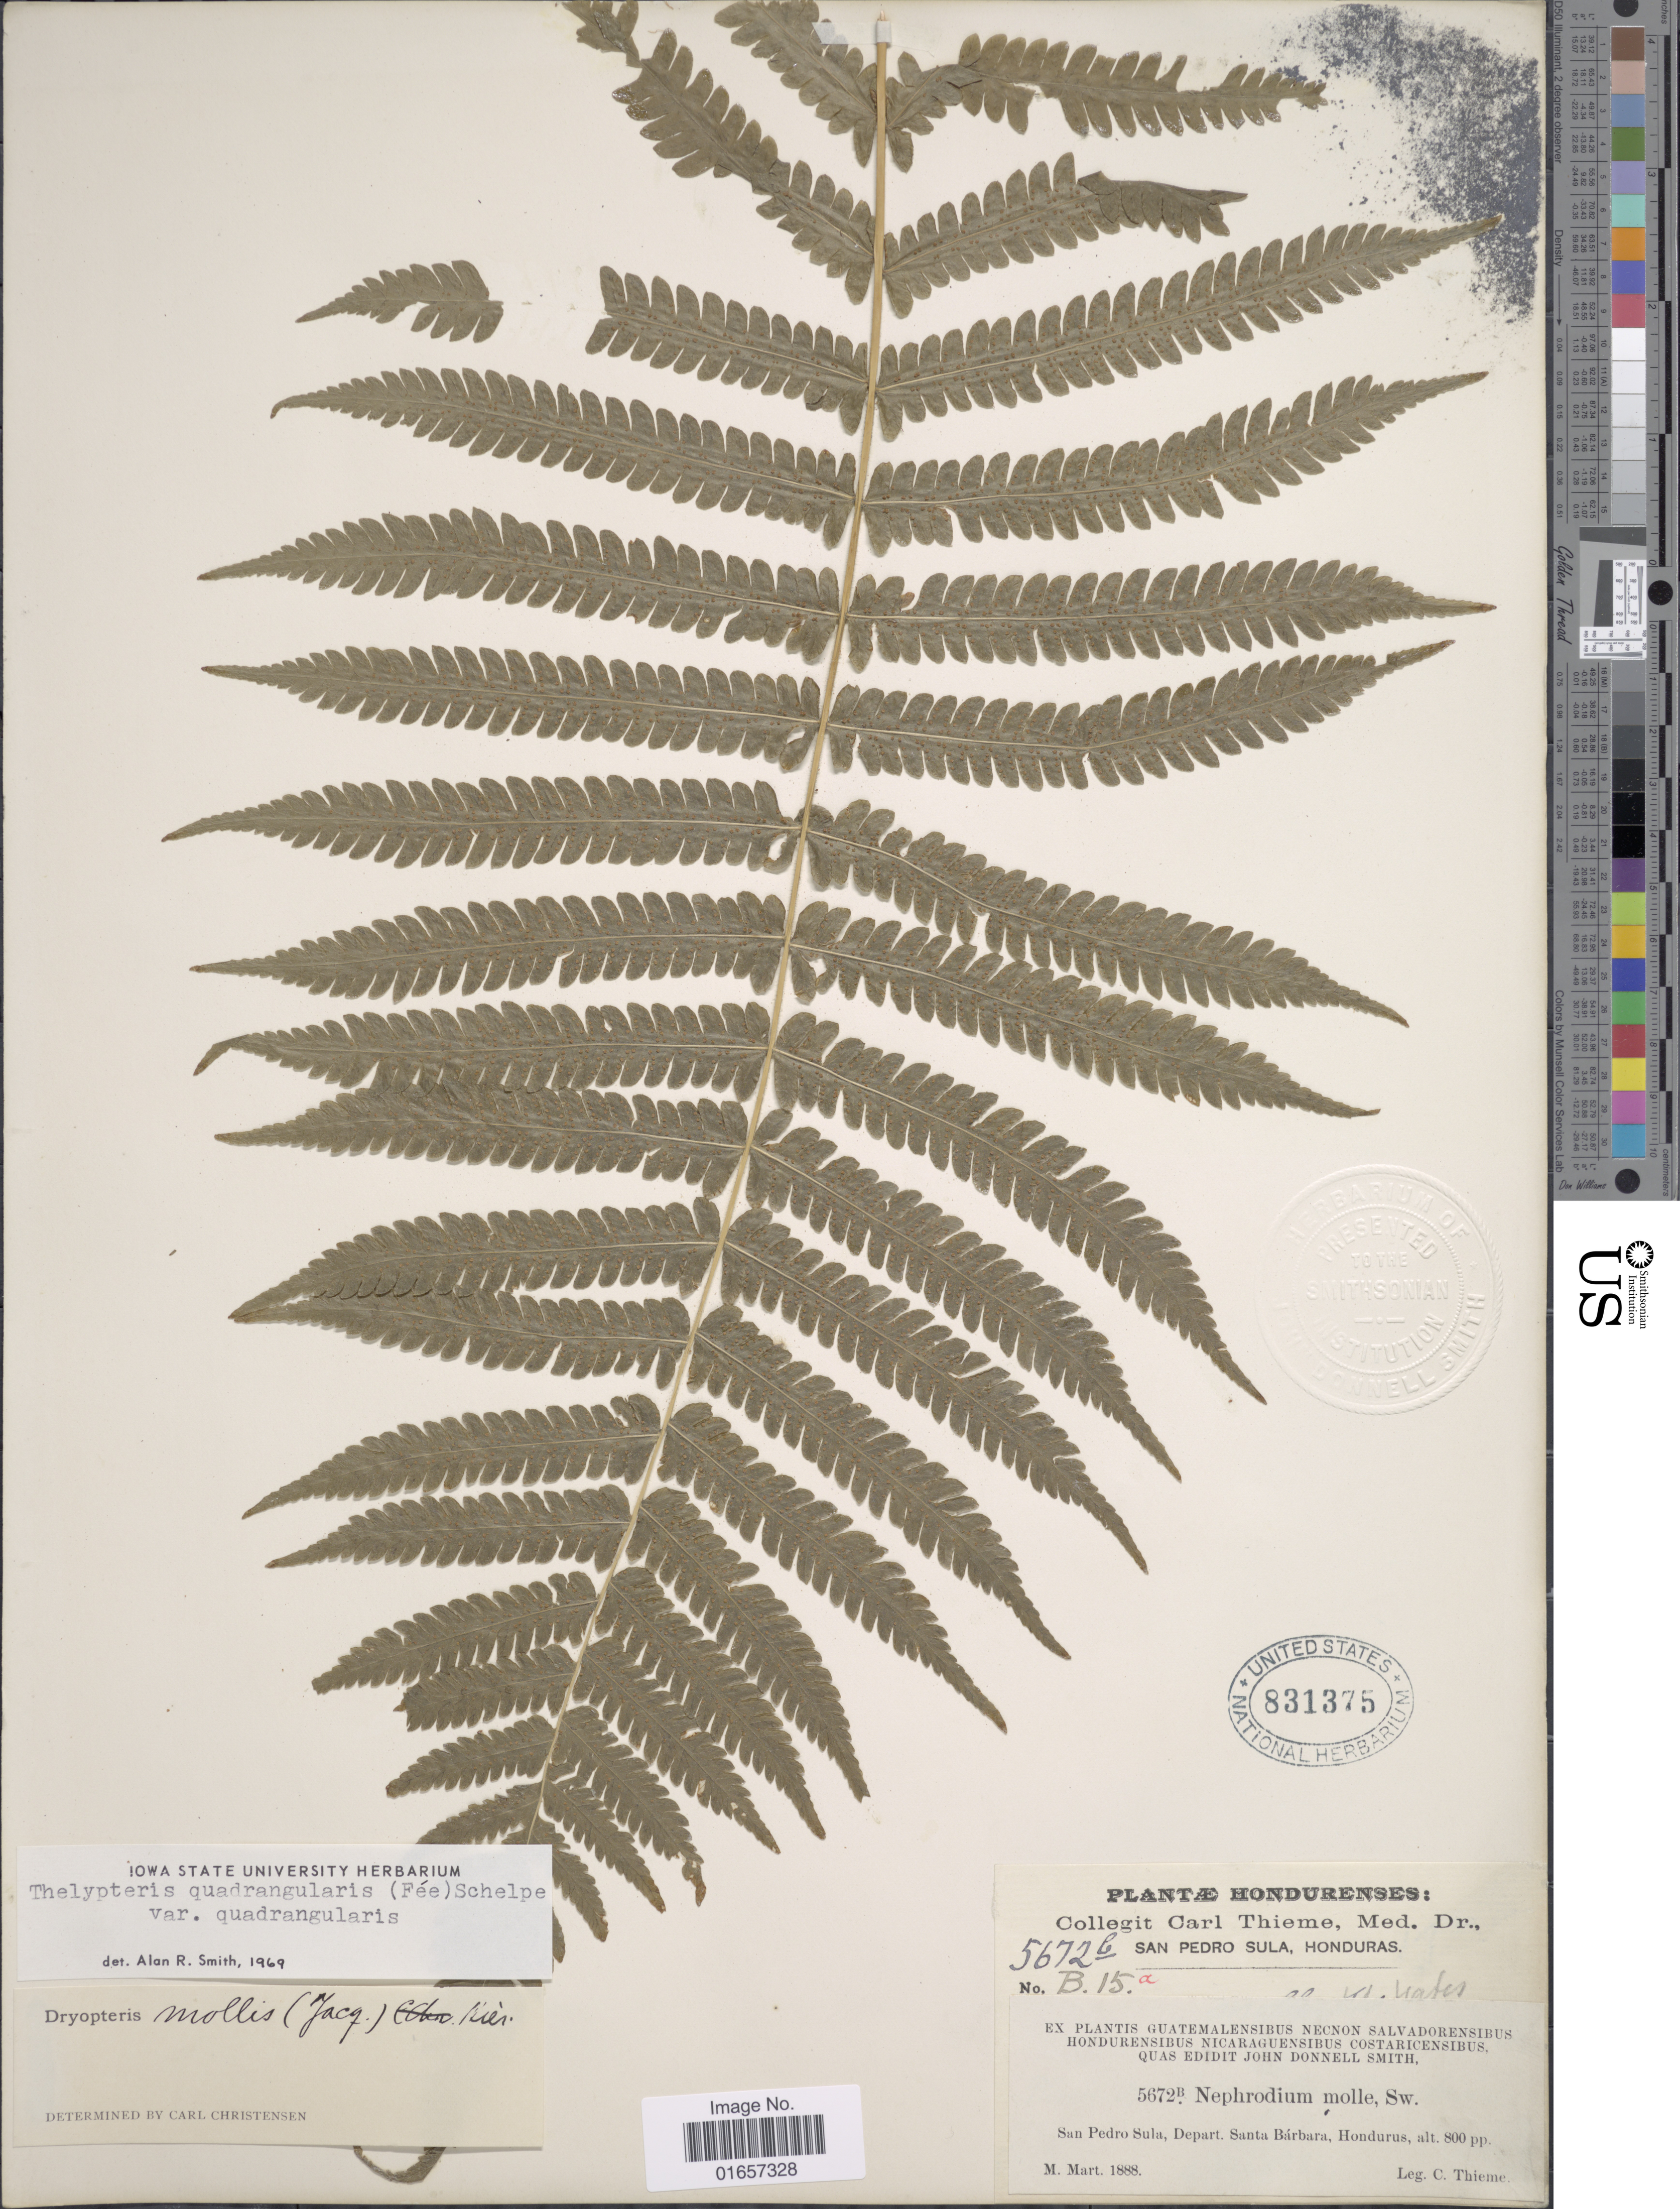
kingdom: Plantae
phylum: Tracheophyta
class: Polypodiopsida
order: Polypodiales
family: Thelypteridaceae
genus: Christella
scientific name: Christella hispidula var. hispidula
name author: (Decne.) Holttum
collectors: C. Thieme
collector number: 5672 B/B15 a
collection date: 1888-03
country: Honduras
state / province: Santa Bárbara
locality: San Pedro Sula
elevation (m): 244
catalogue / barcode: US 831375